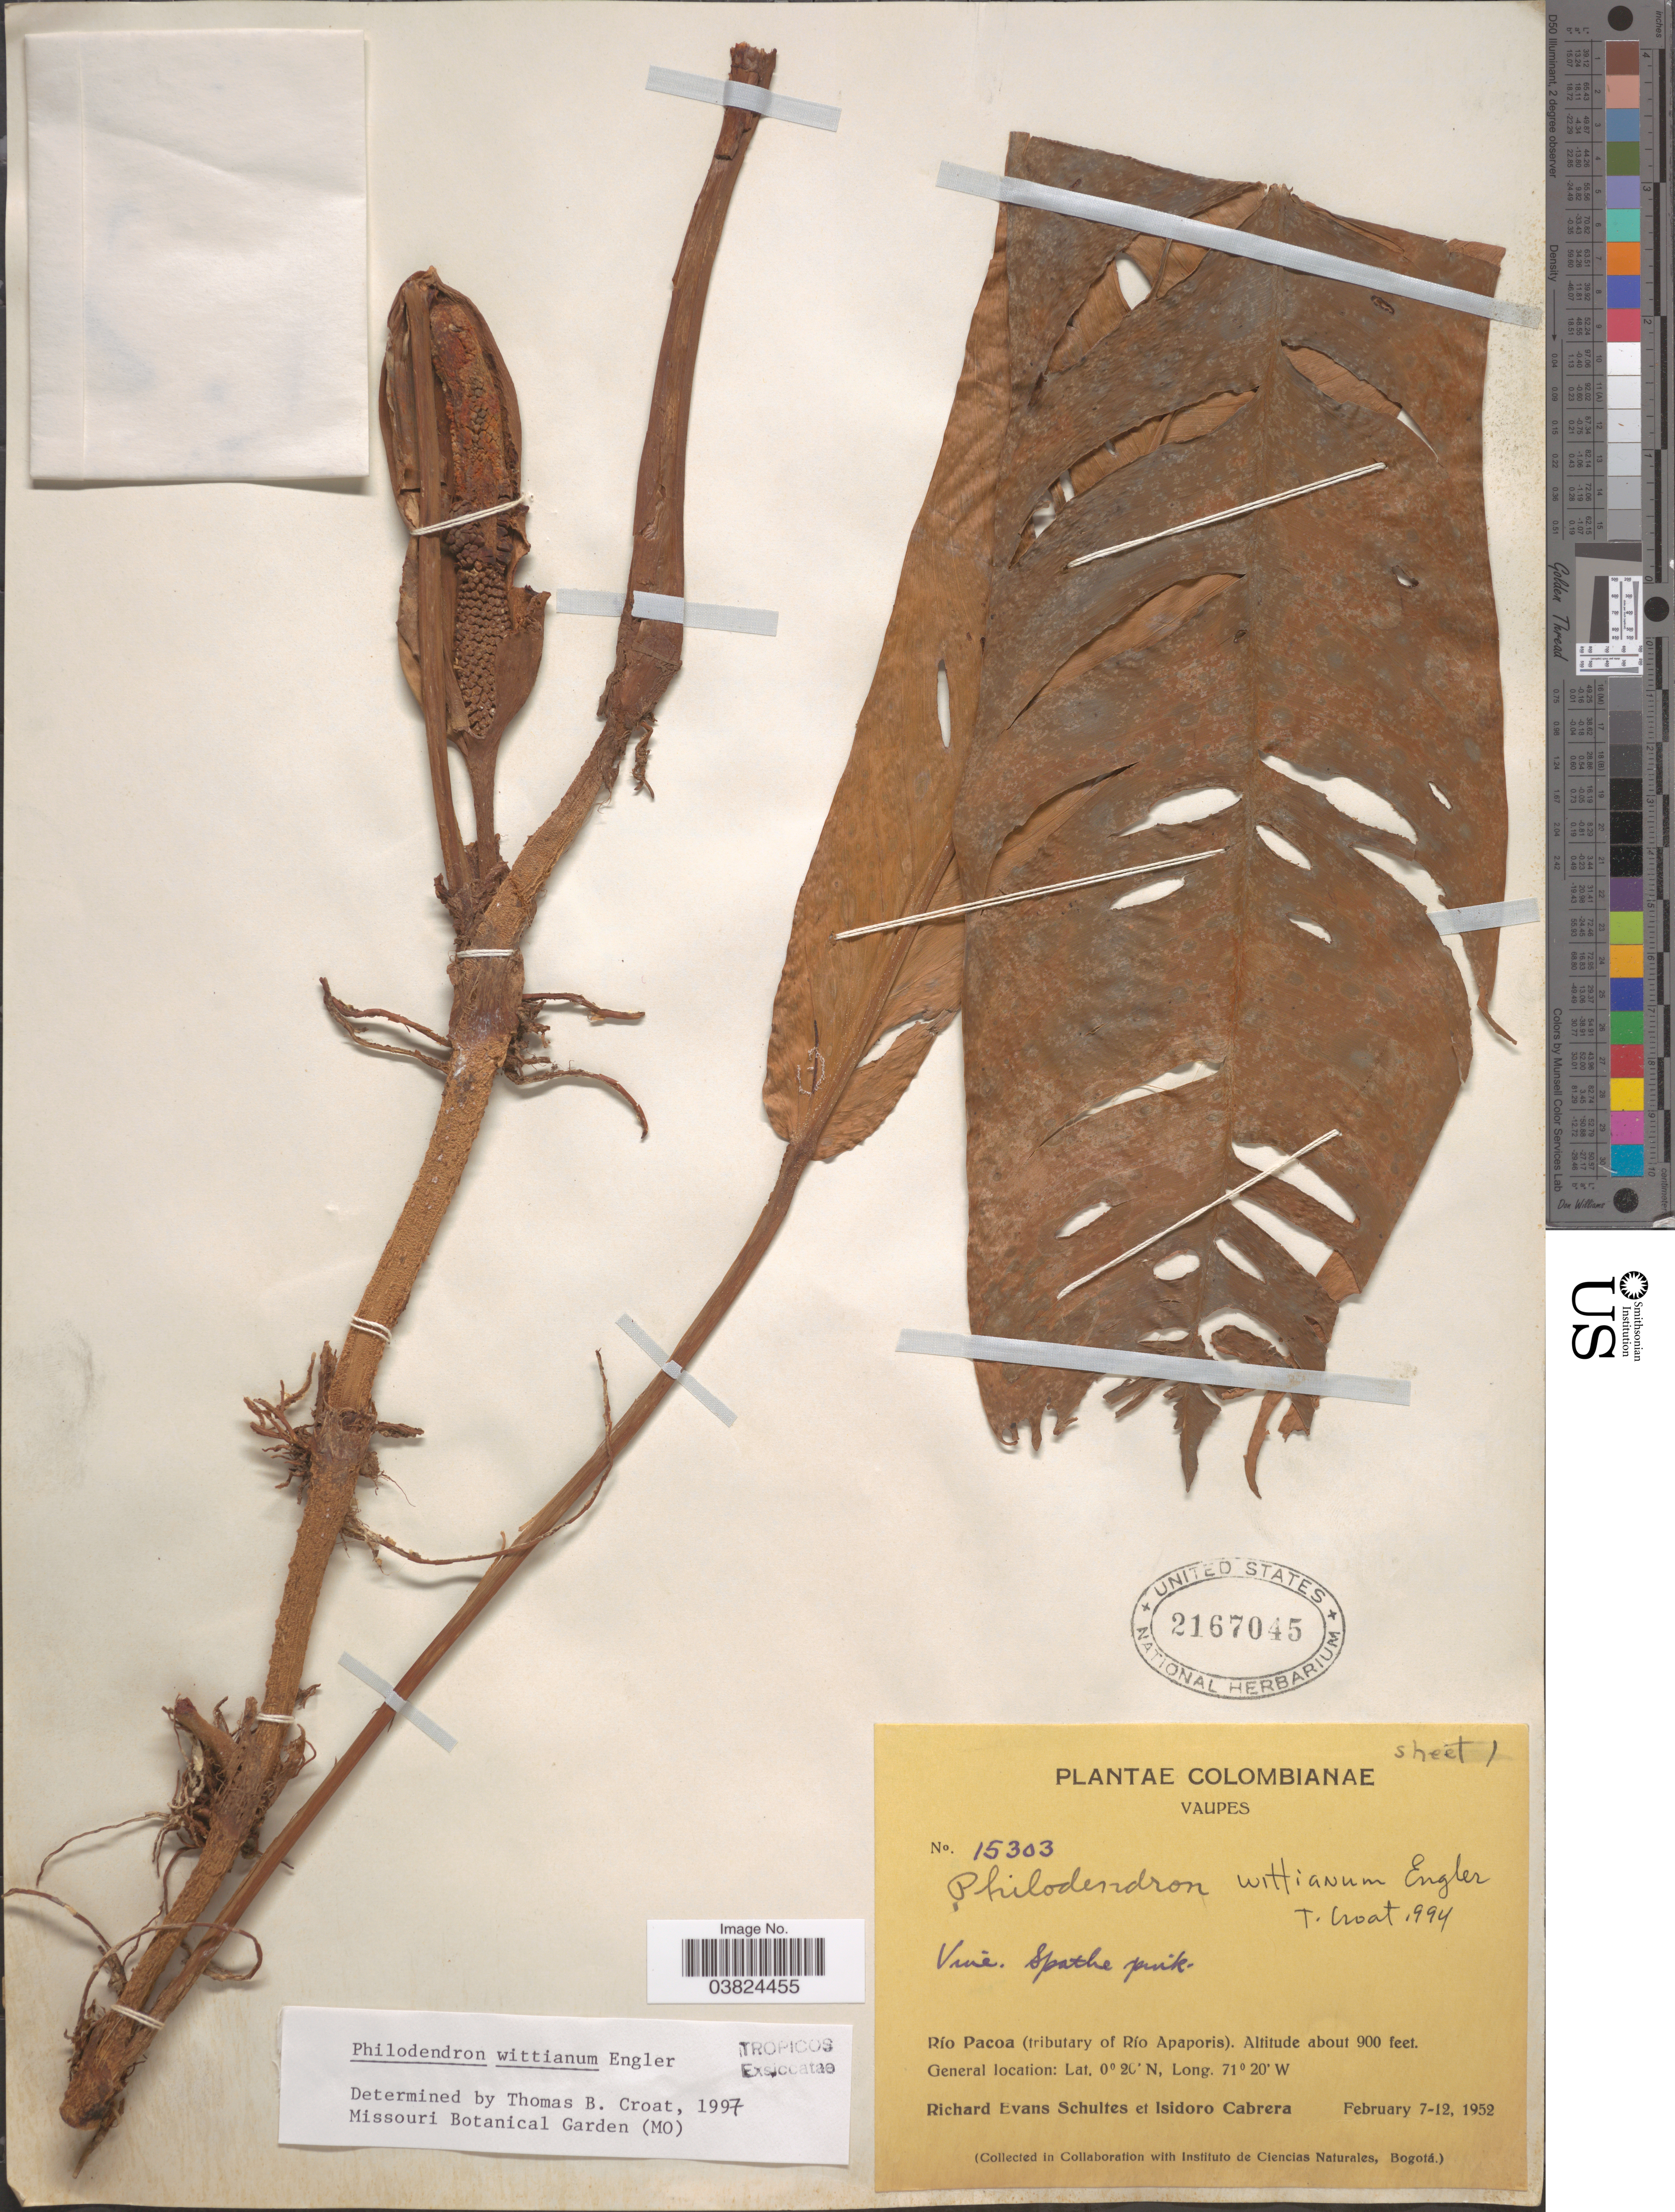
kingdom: Plantae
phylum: Tracheophyta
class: Liliopsida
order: Alismatales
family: Araceae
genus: Philodendron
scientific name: Philodendron wittianum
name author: Engl.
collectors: R. E. Schultes & I. Cabrera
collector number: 15303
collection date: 1952-02-07/1952-02-12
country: Colombia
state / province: Vaupés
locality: Río Pacoa (tributary of Río Apaporis).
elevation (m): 274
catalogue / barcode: US 2167045